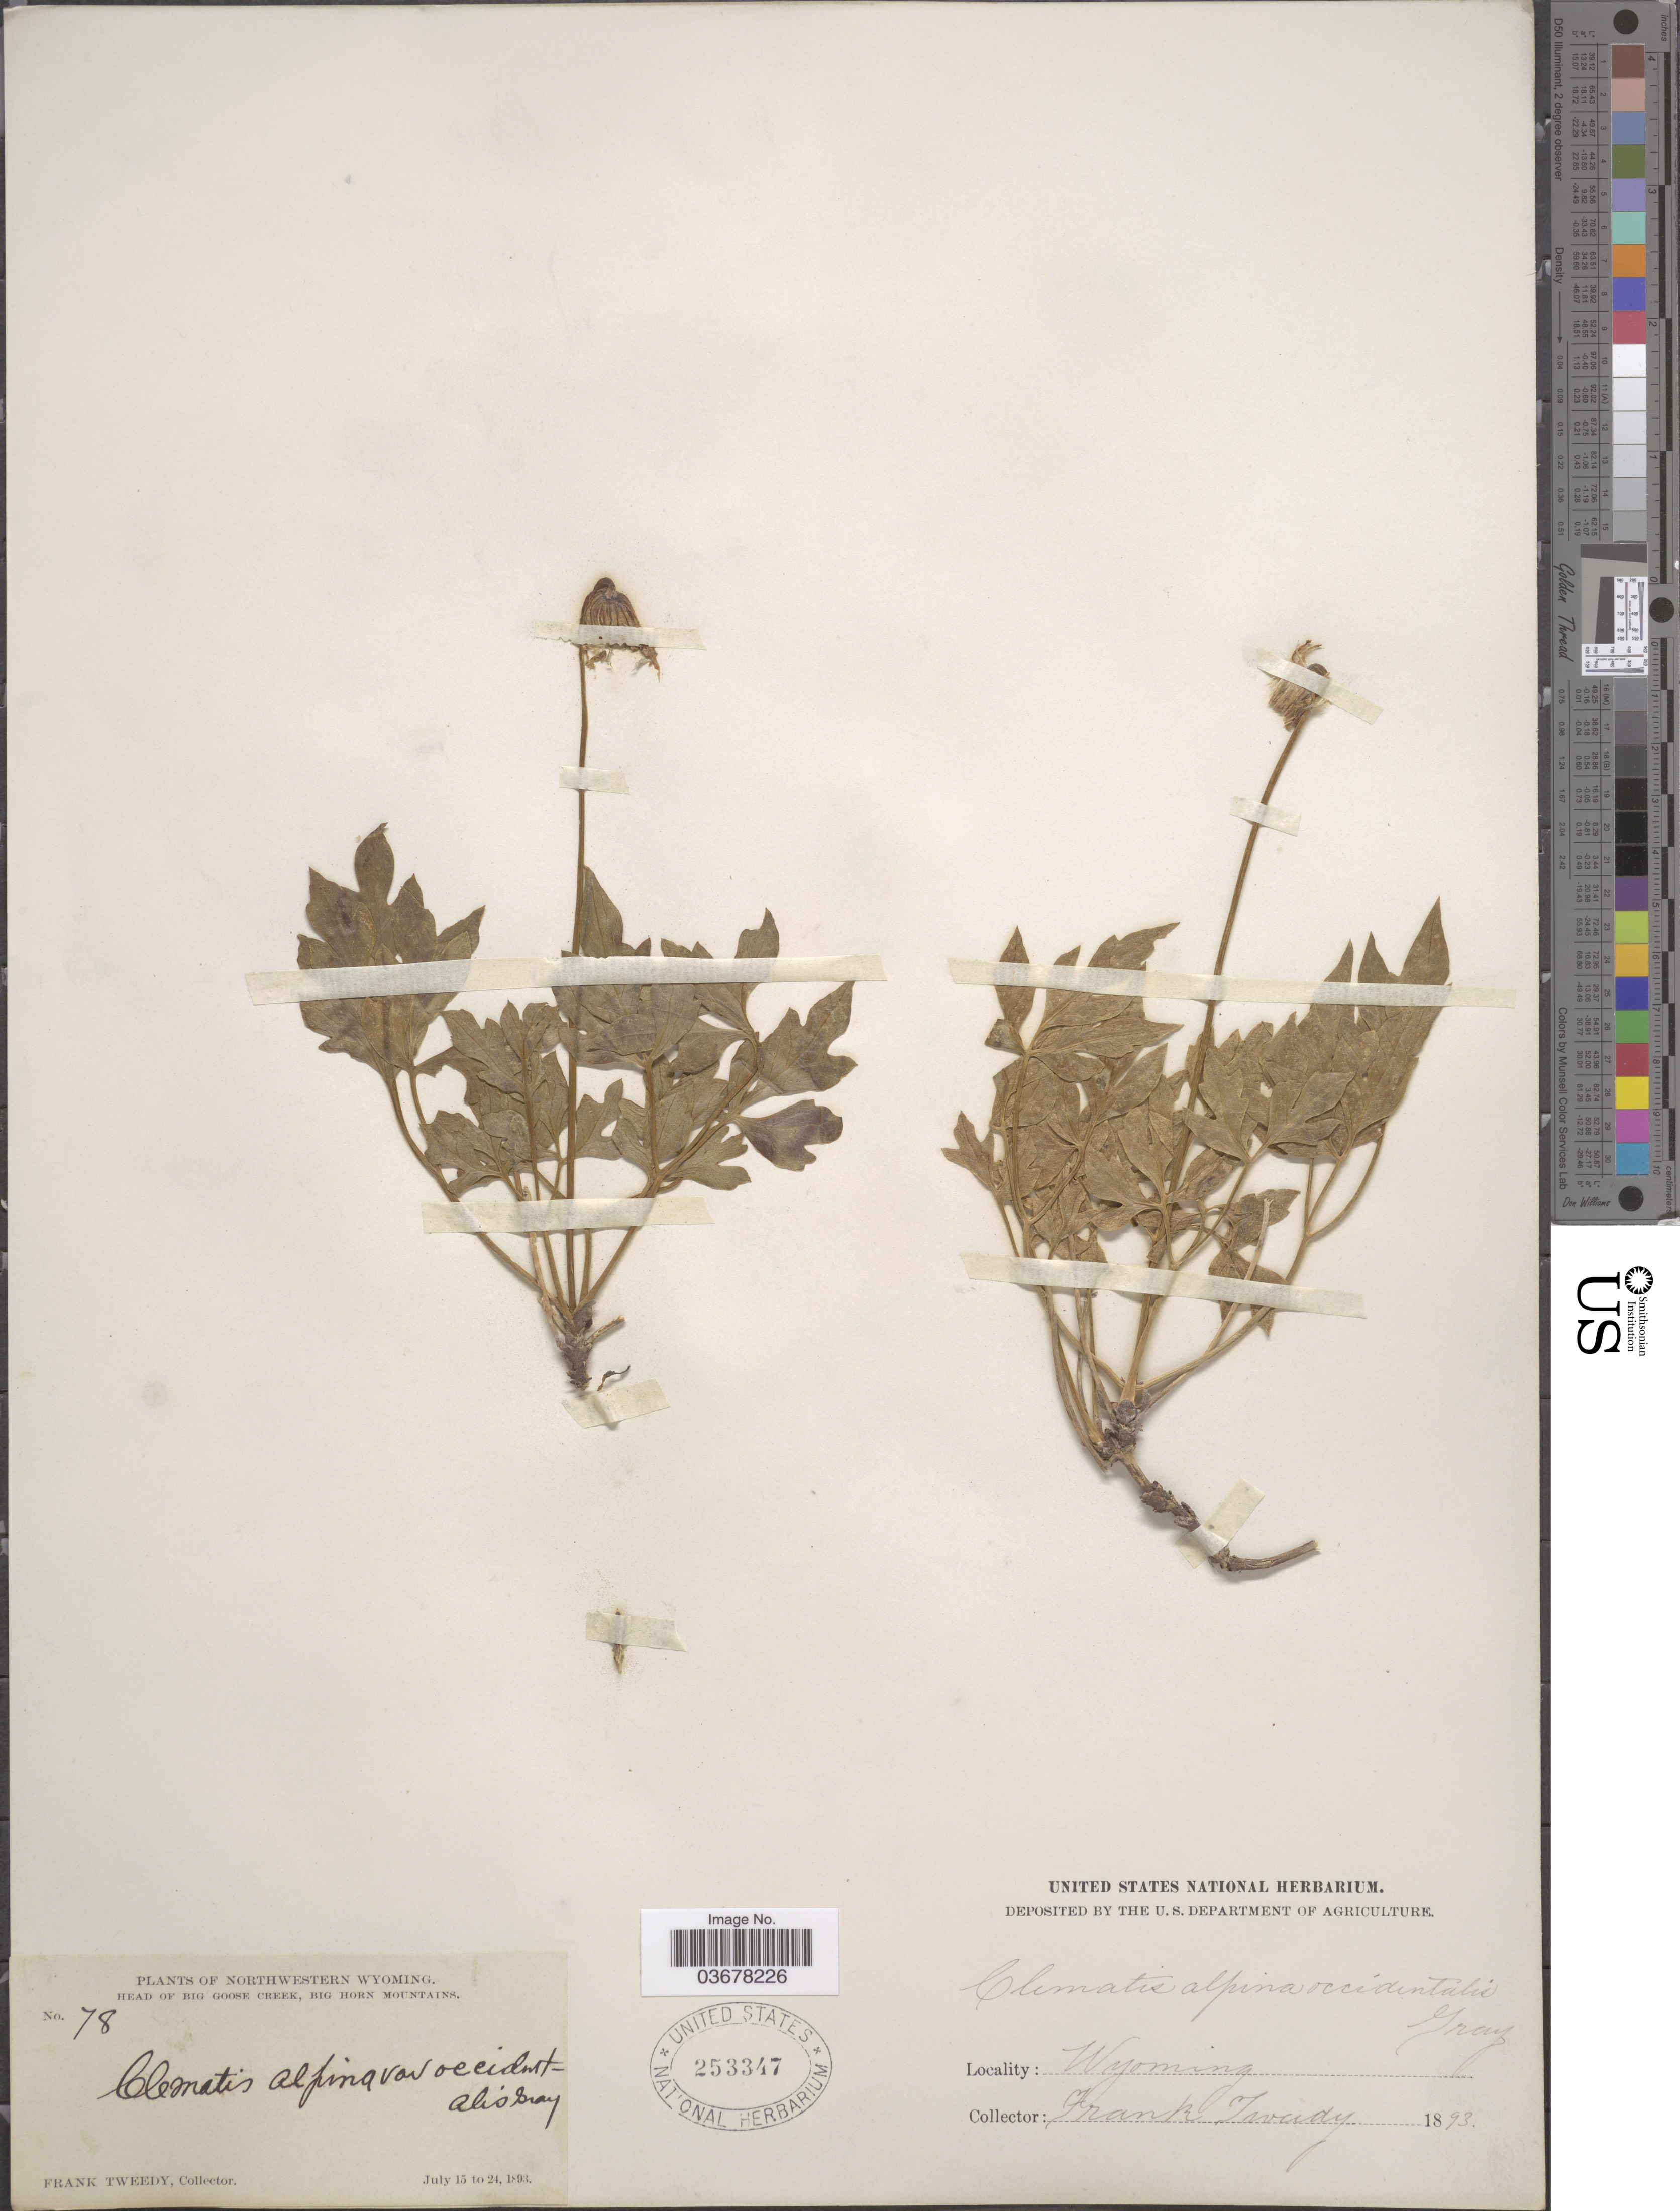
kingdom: Plantae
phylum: Tracheophyta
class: Magnoliopsida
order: Ranunculales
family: Ranunculaceae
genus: Clematis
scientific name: Clematis columbiana var. columbiana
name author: (Nutt.) Torr. & A. Gray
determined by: Strong, M. T., (US), Smithsonian Institution - National Museum of Natural History (UNITED STATES)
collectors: F. Tweedy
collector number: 78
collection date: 1893-07-15/1893-07-24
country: United States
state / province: Wyoming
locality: Northwestern Wyoming. Head of Big Goose Creek, Big Horn Mountains.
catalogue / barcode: US 253347